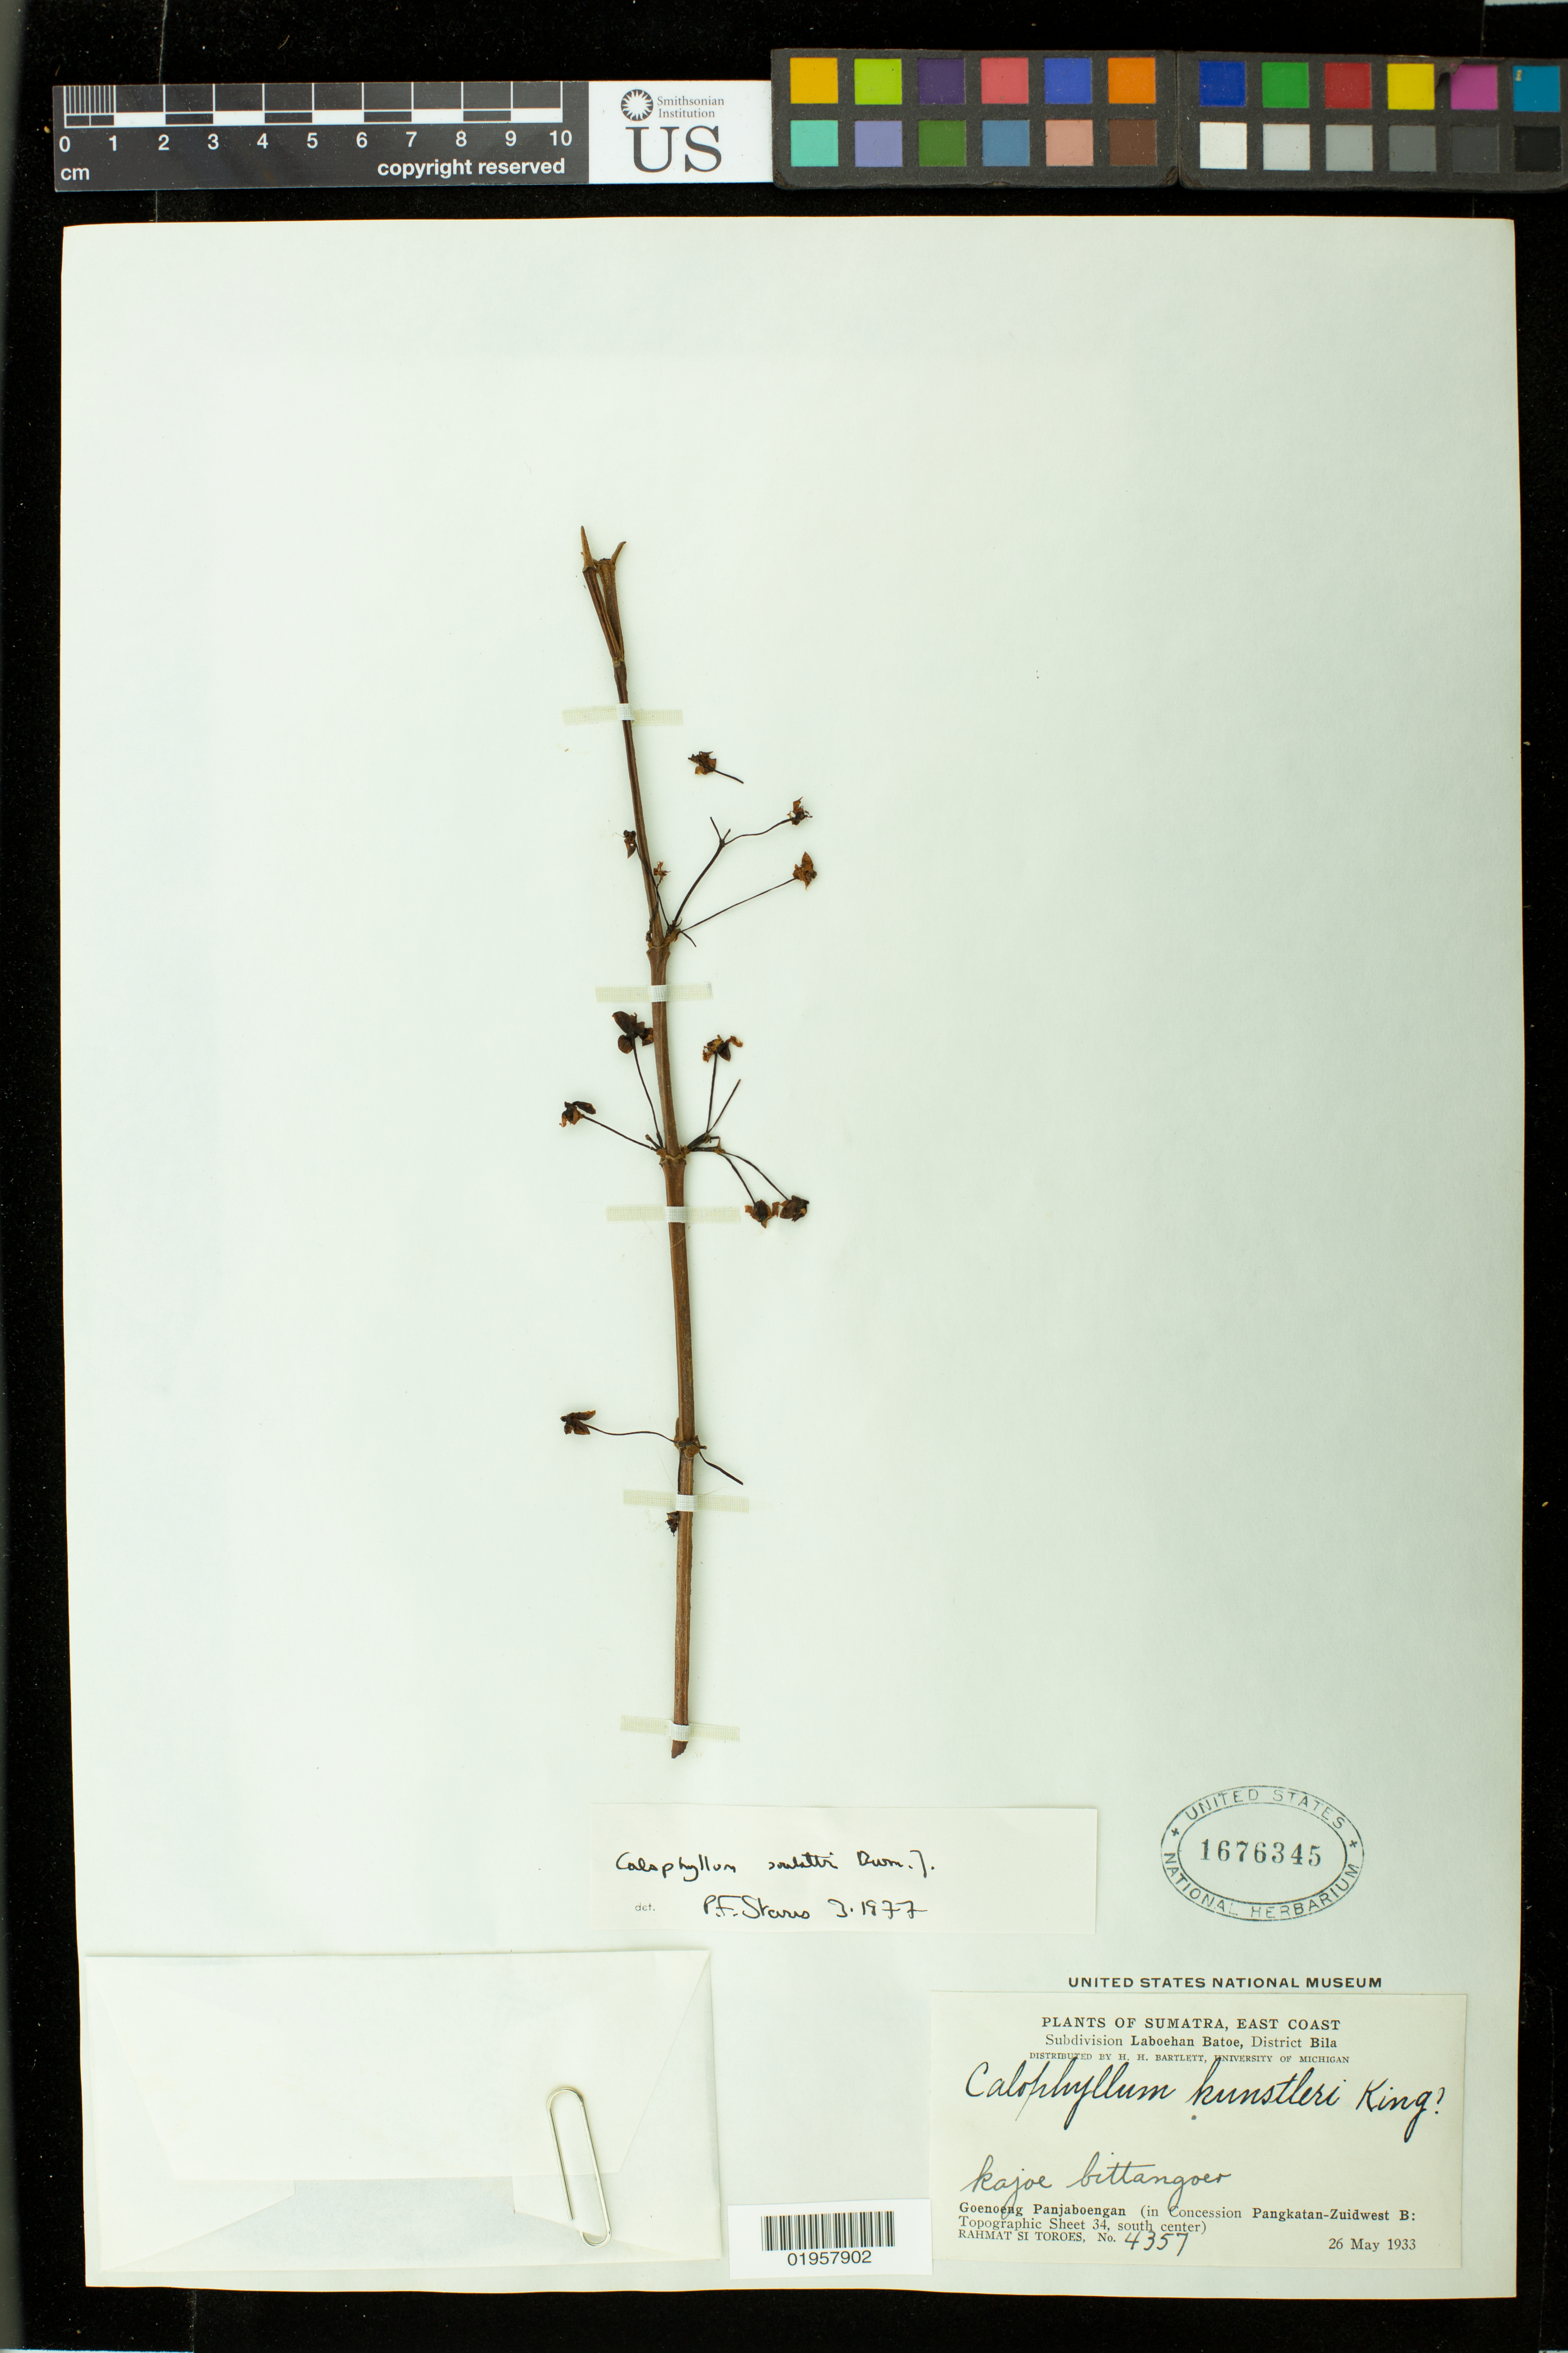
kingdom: Plantae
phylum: Tracheophyta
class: Magnoliopsida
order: Malpighiales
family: Calophyllaceae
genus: Calophyllum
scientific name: Calophyllum soulattri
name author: Burm. f.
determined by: Stevens, P. F.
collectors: Rahmat Si Boeea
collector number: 4357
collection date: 1933-05-26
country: Indonesia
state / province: Sumatra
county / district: Sumatera Utara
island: Sumatra I.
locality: District Bila, Subdivision Laboehan Batoe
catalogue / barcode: US 1676345